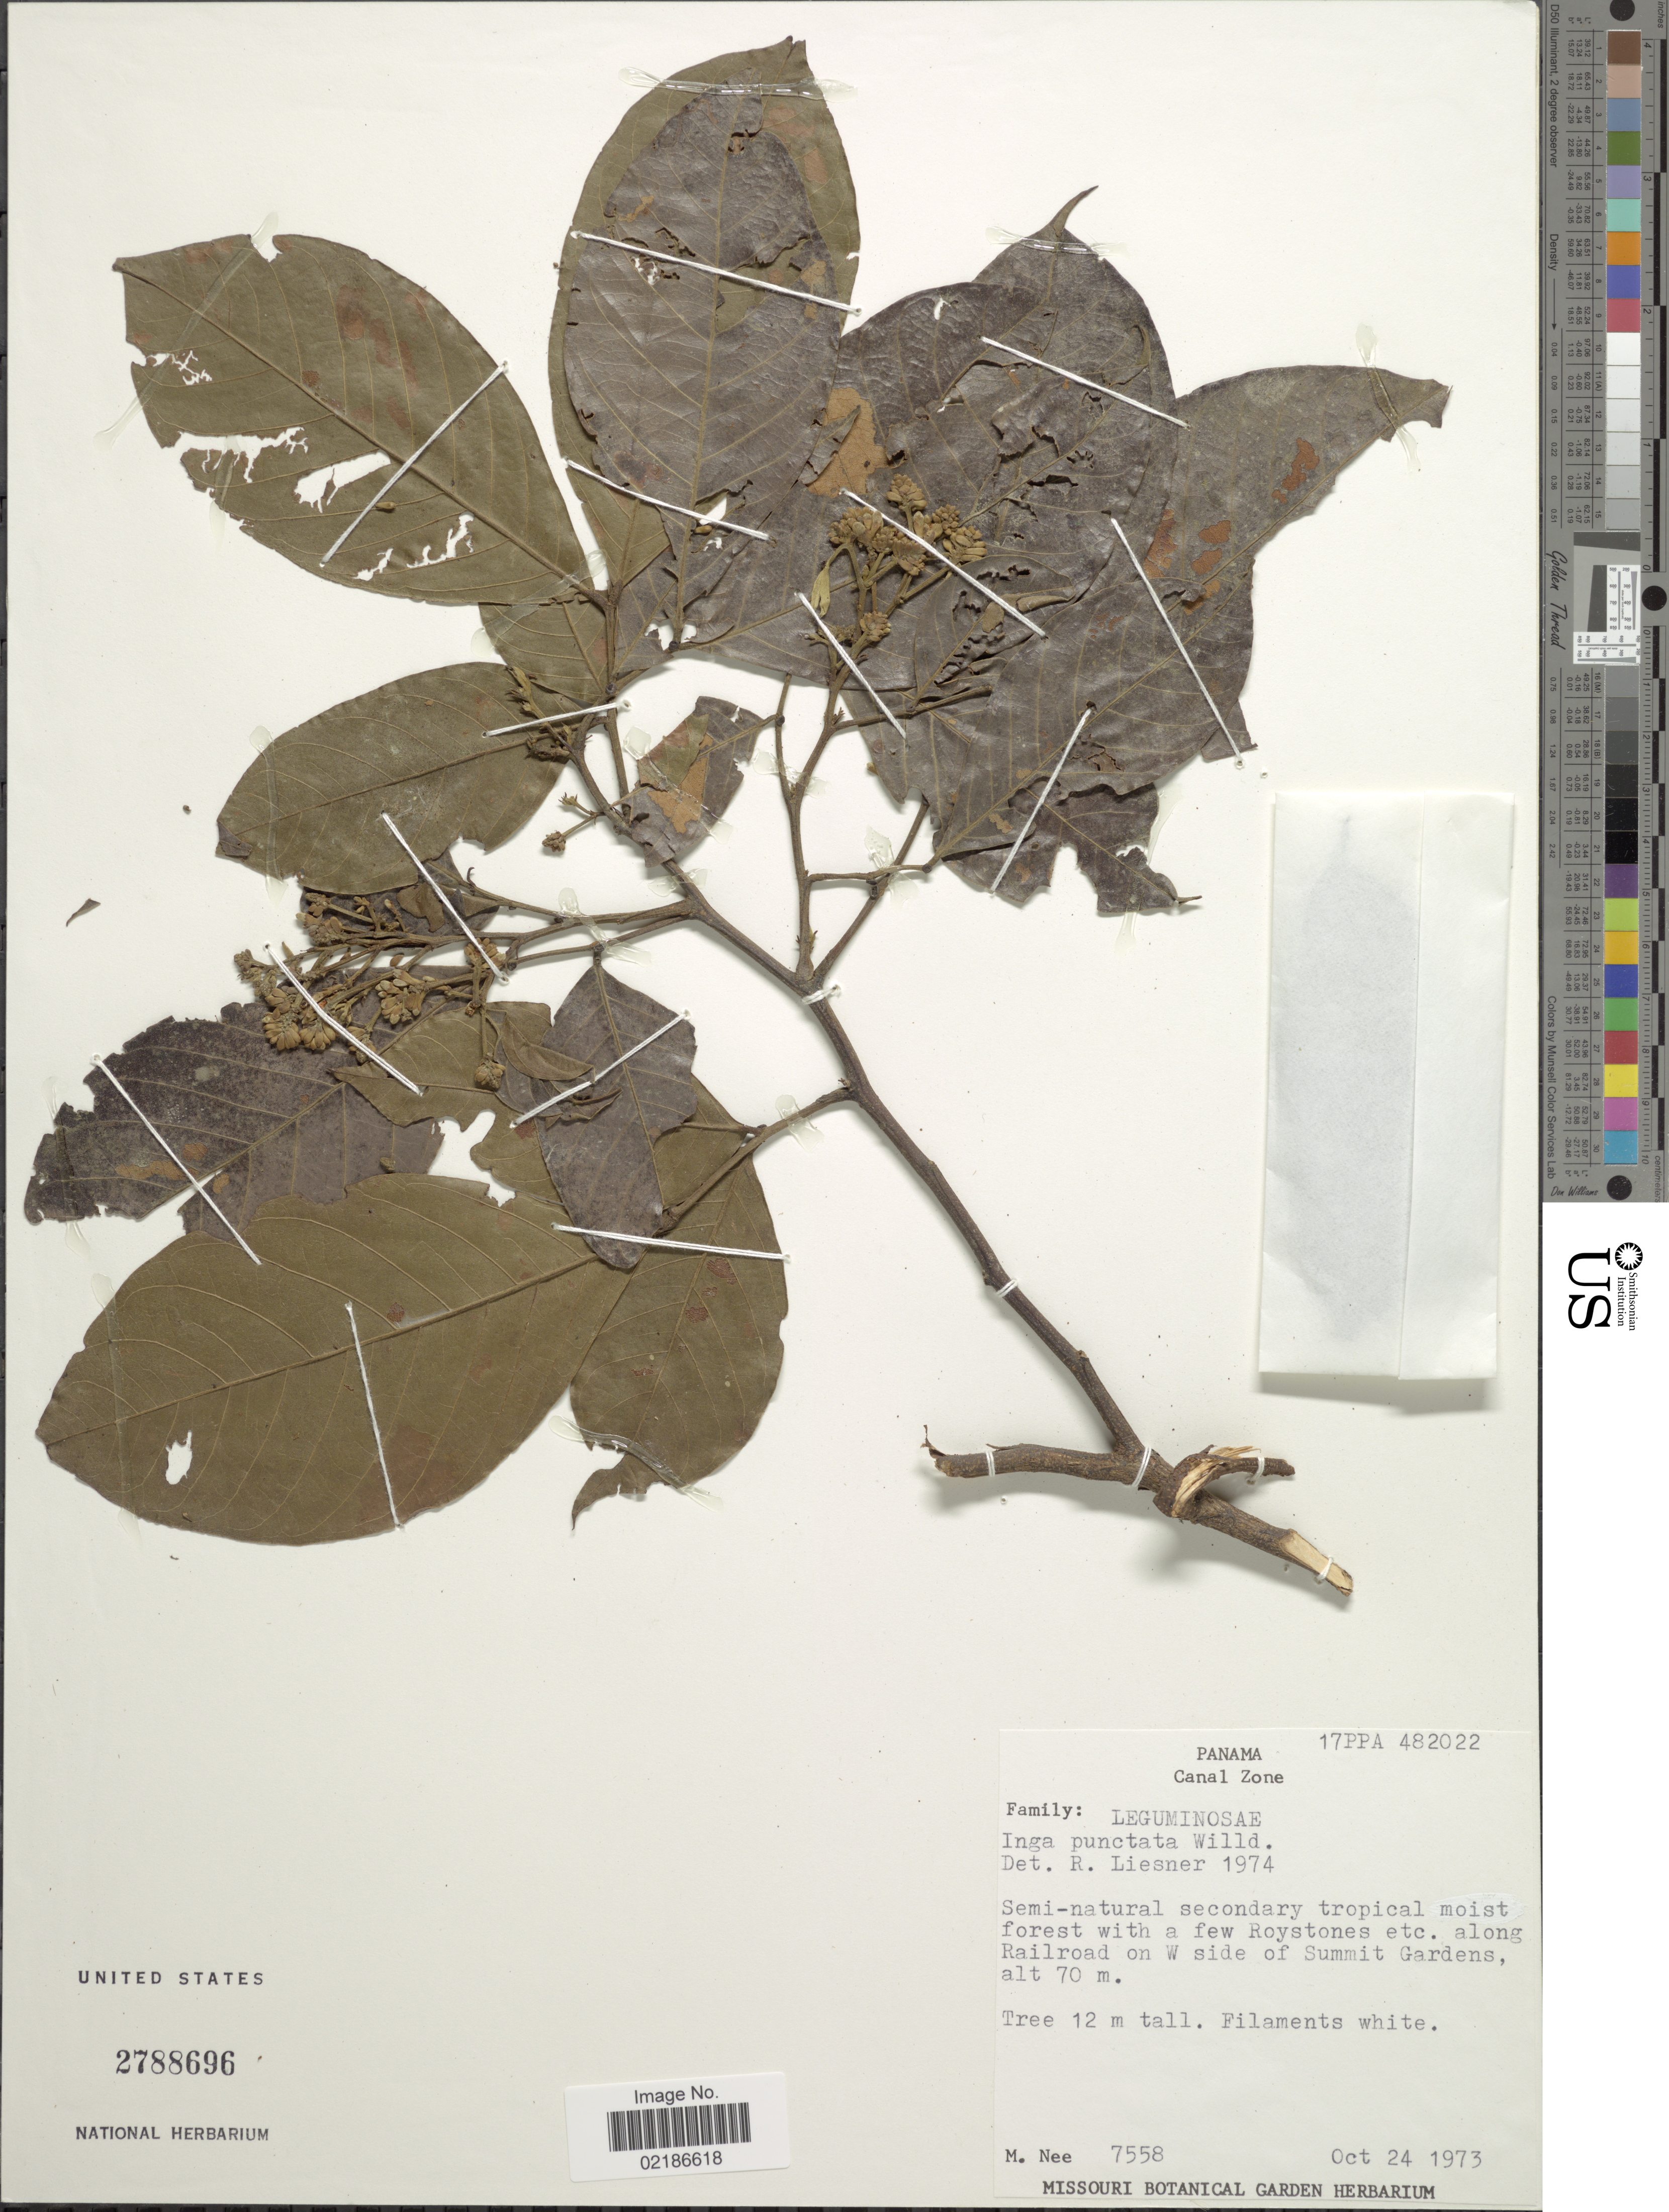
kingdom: Plantae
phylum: Tracheophyta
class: Magnoliopsida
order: Fabales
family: Fabaceae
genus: Inga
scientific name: Inga punctata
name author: Willd.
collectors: M. Nee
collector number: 7558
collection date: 1973-10-24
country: Panama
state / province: Colón / Panamá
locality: Canal Zone, along Railroad on W side of Summit Gardens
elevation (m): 70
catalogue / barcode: US 2788696